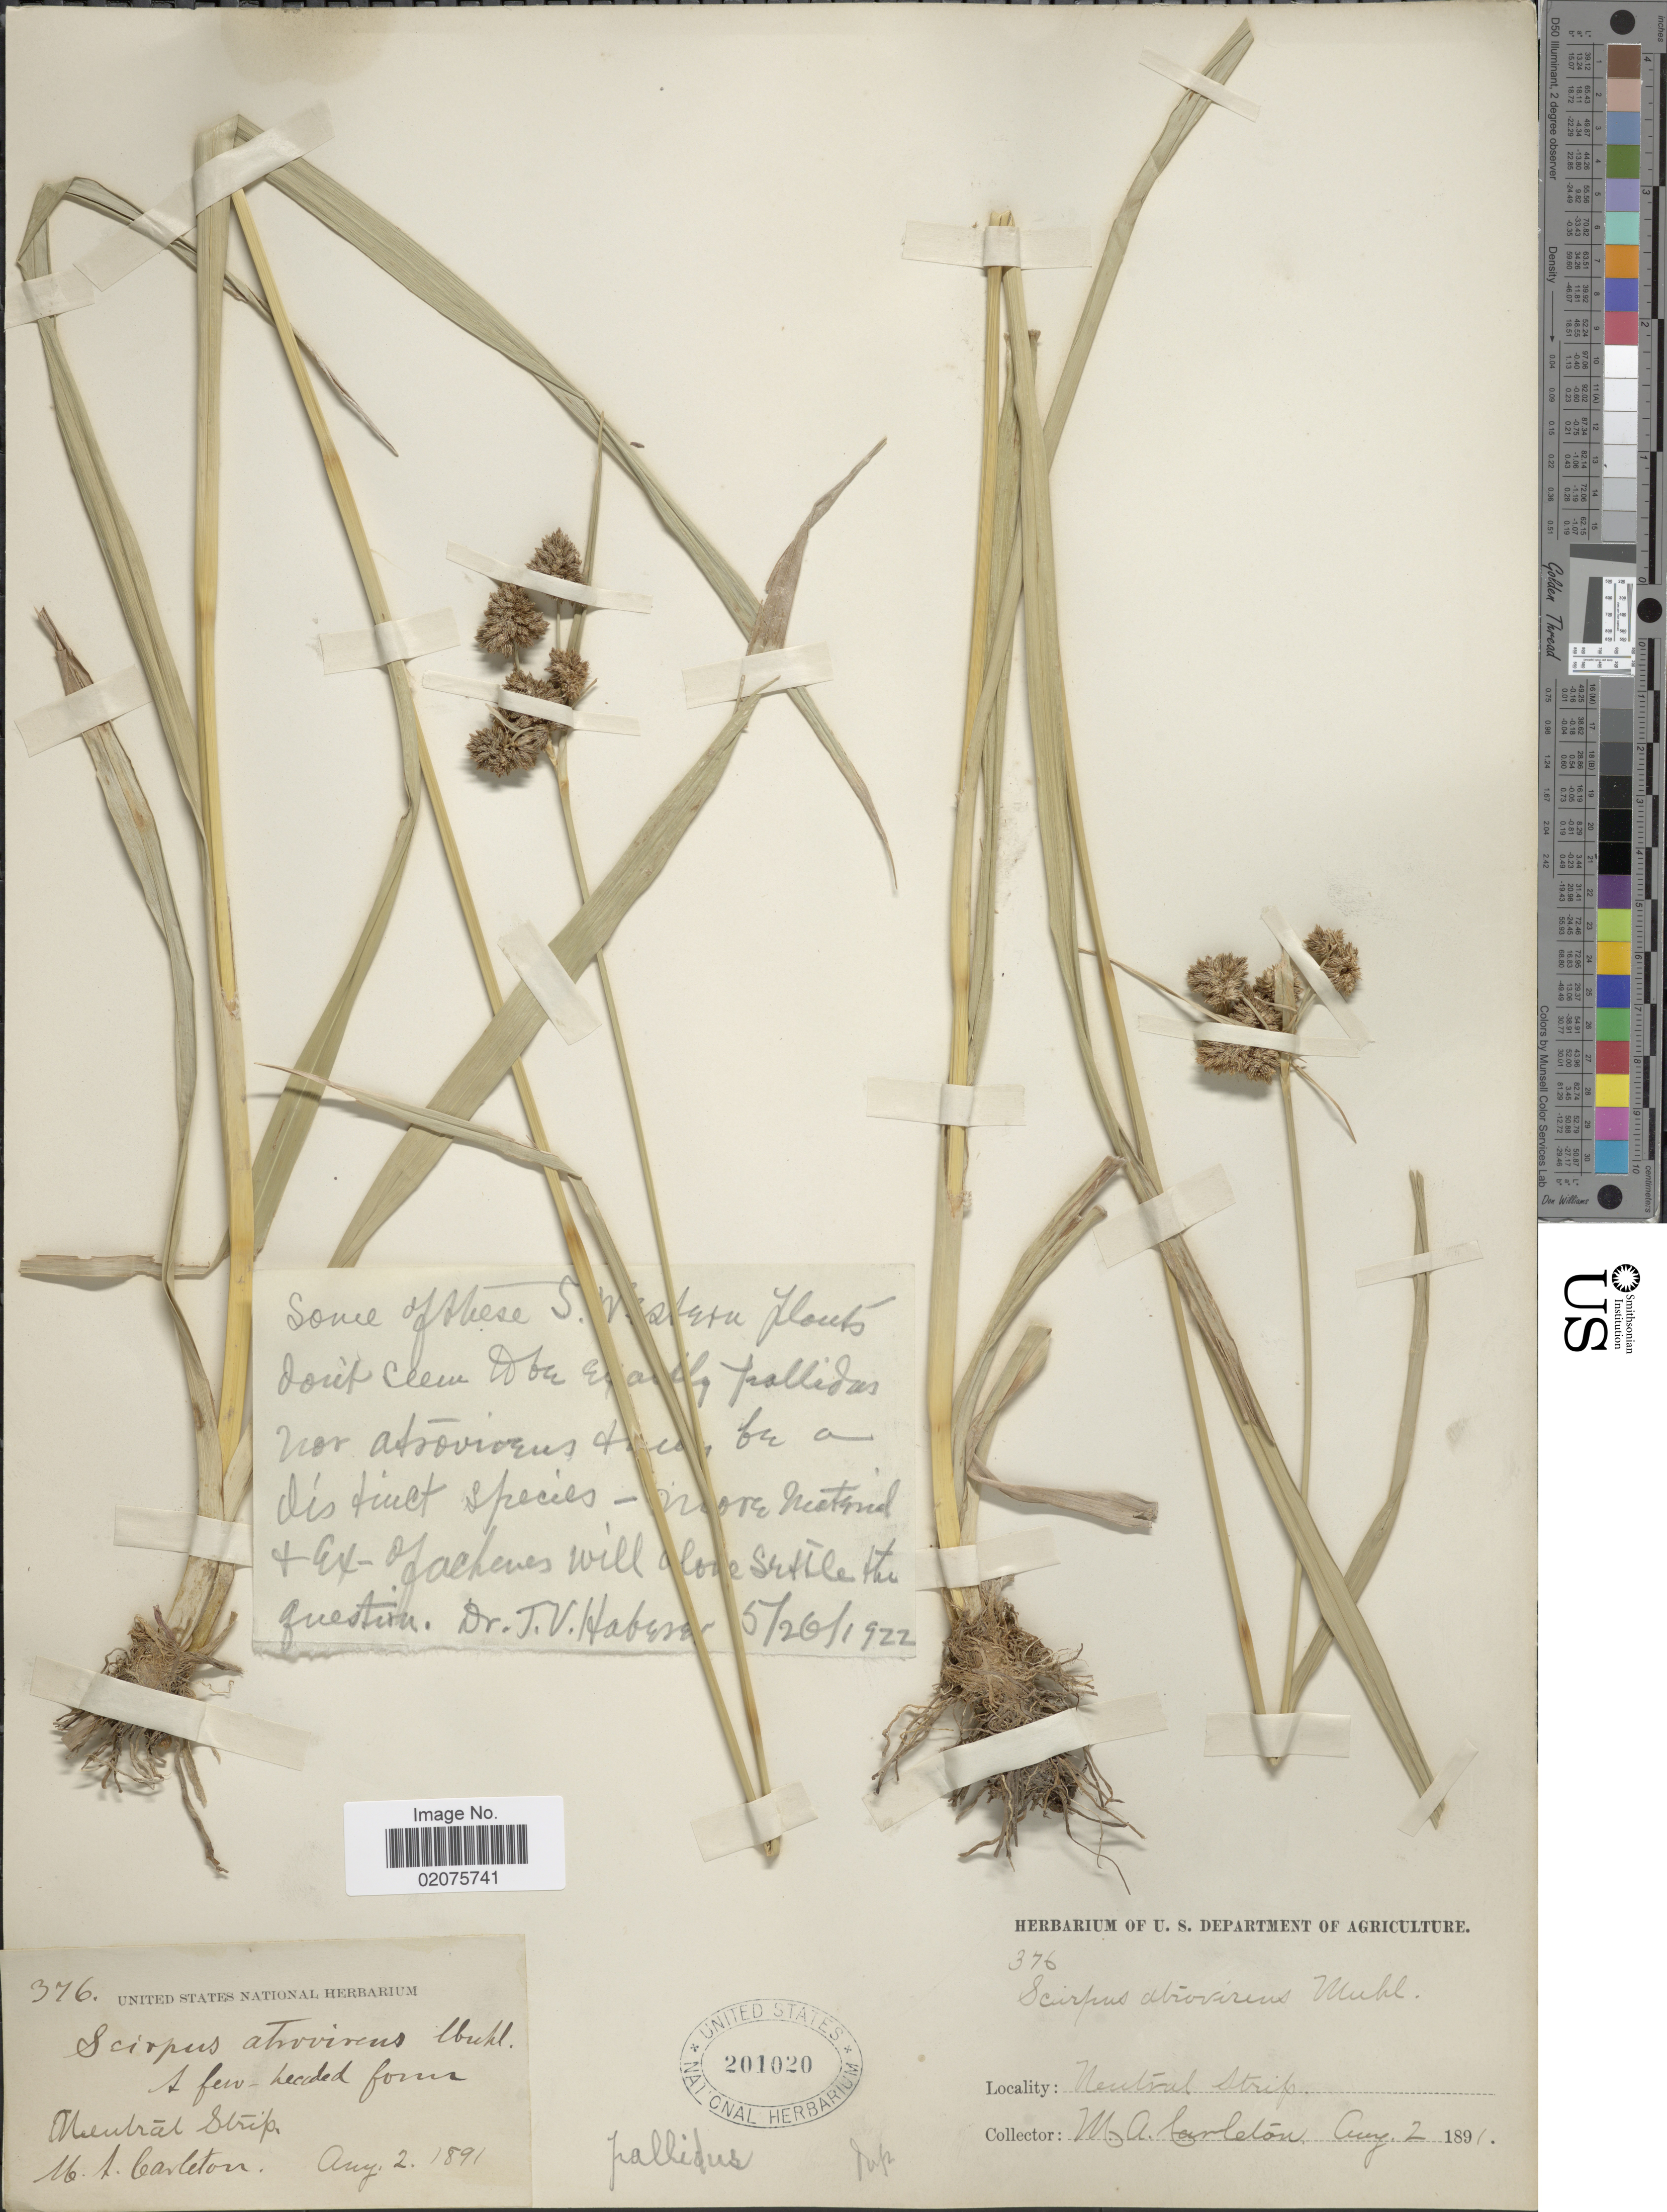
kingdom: Plantae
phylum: Tracheophyta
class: Liliopsida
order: Poales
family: Cyperaceae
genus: Scirpus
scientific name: Scirpus pallidus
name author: (Britton) Fernald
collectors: M. A. Carleton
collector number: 376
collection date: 1891-08-02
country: United States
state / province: Oklahoma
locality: Neutral Strip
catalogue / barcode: US 201020